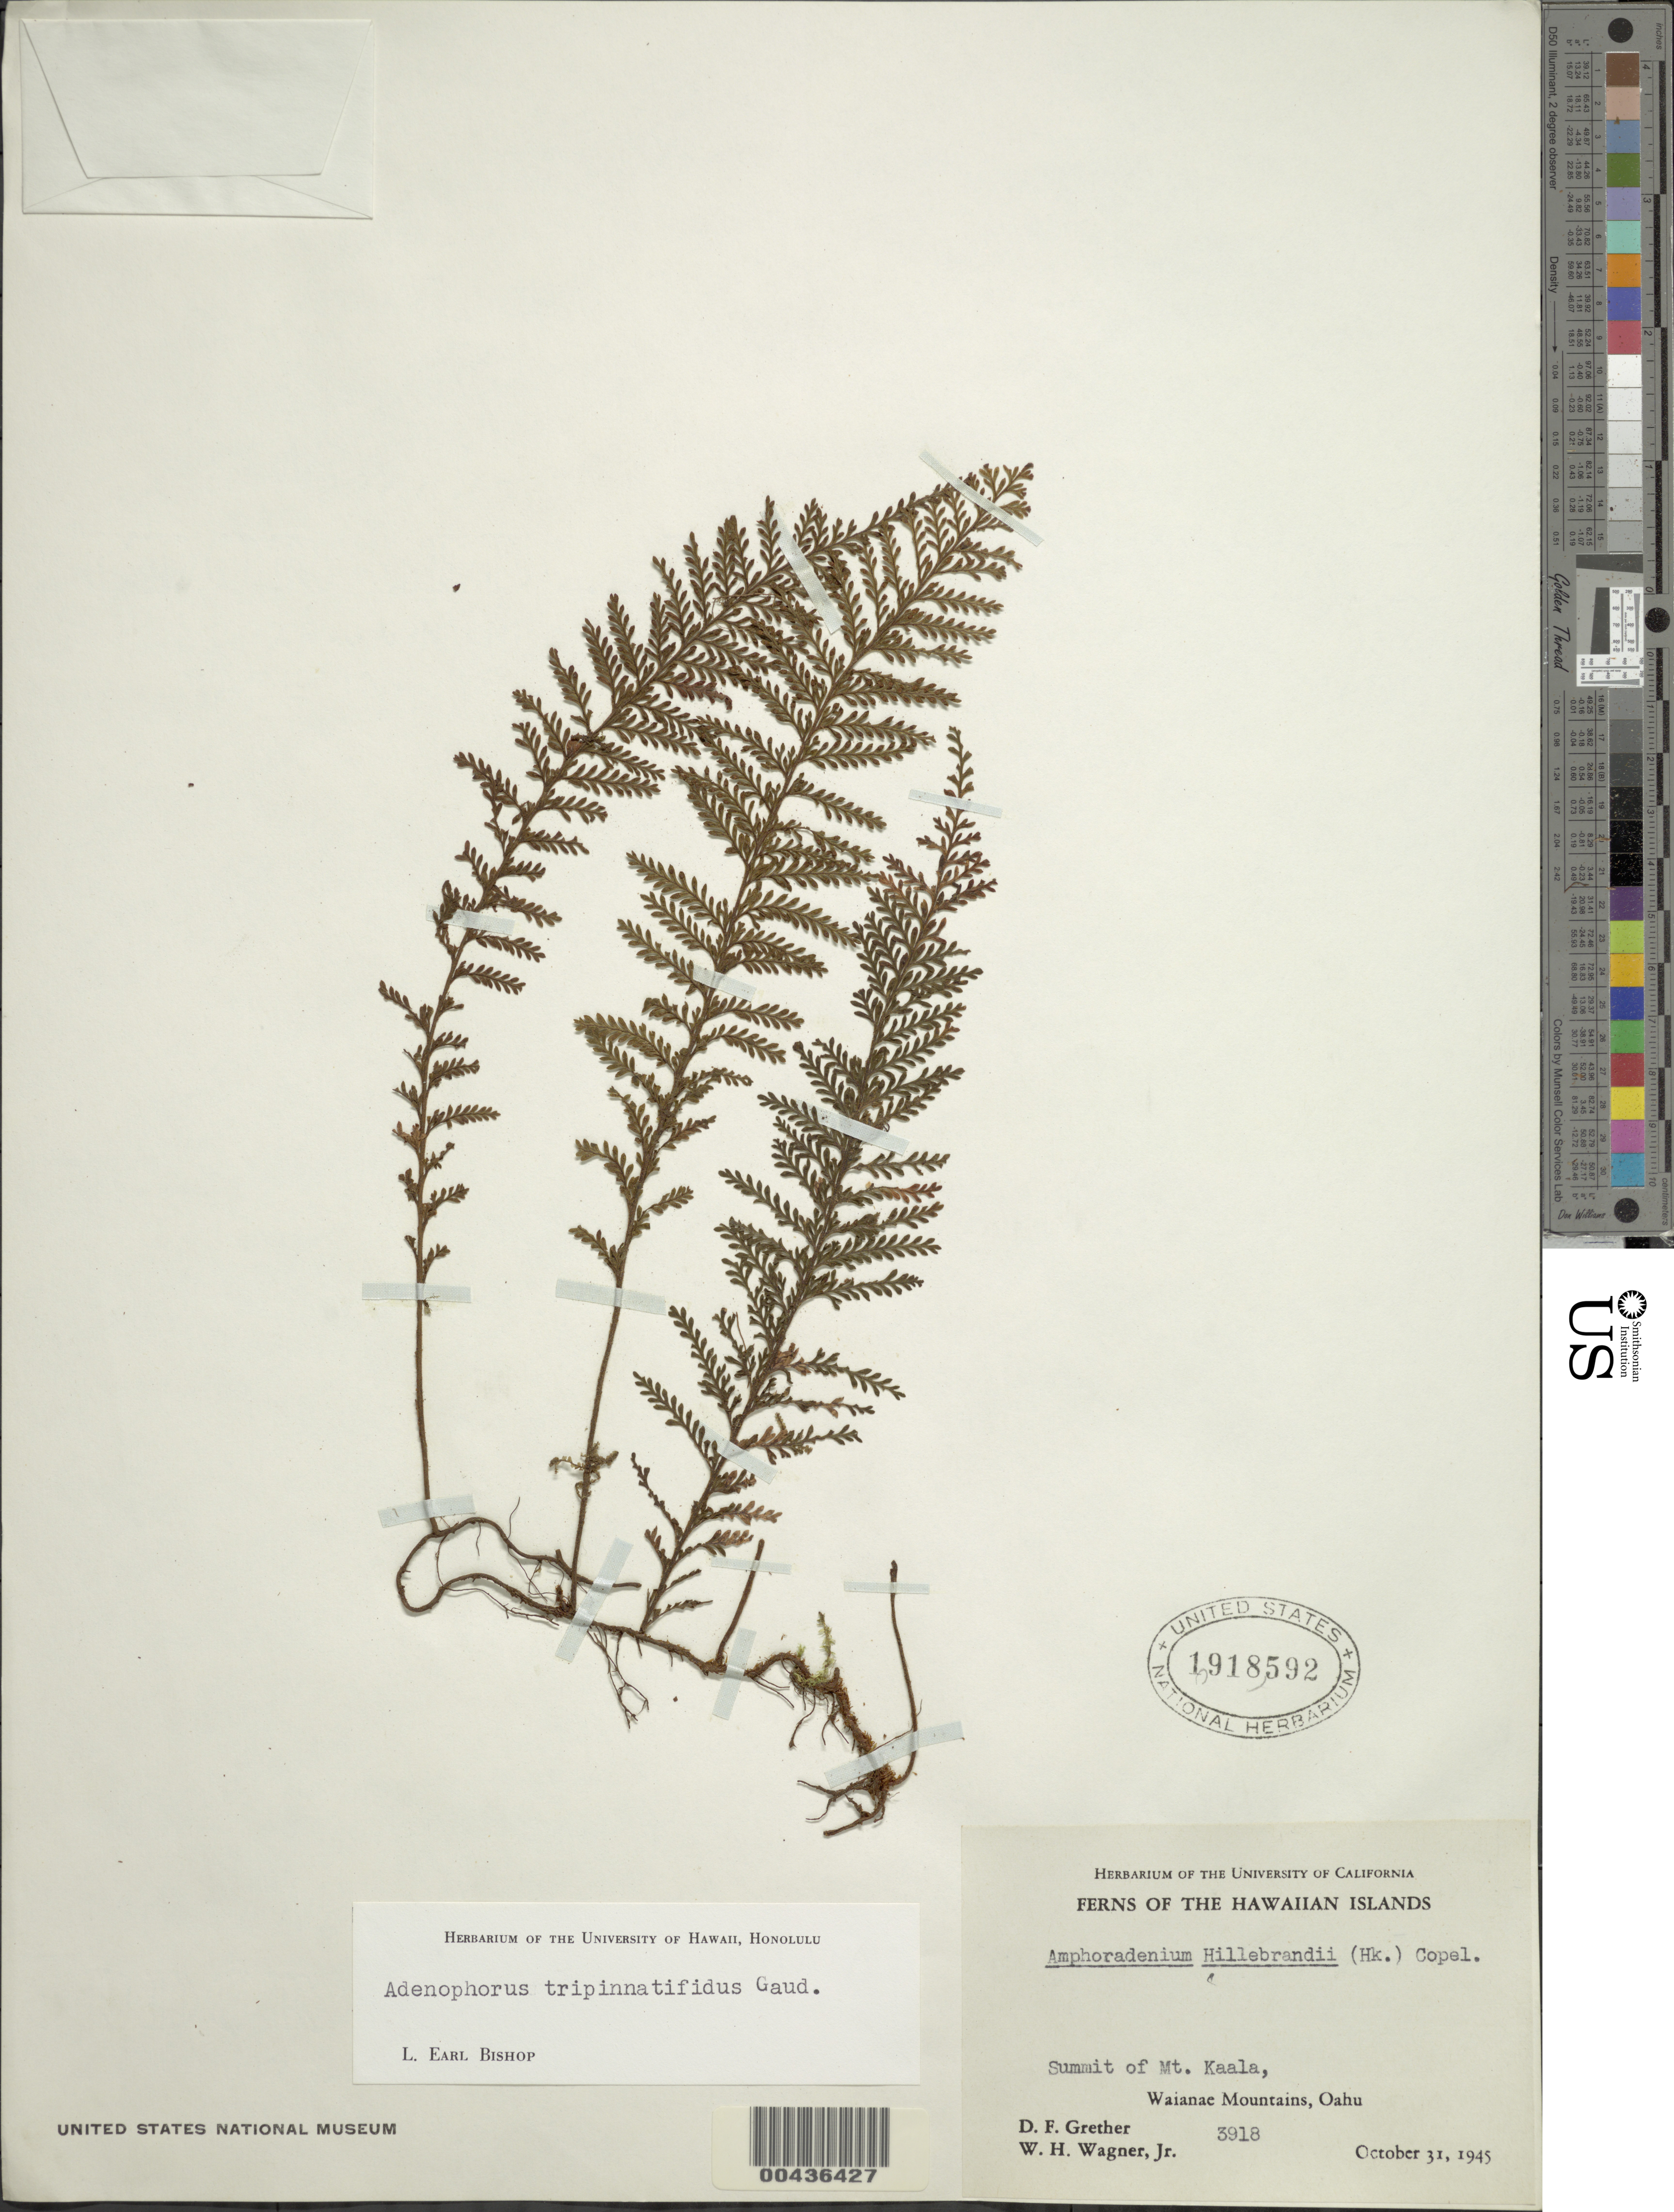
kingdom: Plantae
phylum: Tracheophyta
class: Polypodiopsida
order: Polypodiales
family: Polypodiaceae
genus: Adenophorus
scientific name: Adenophorus tripinnatifidus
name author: Gaudich.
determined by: Bishop, L. E.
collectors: D. F. Grether & W. H. Wagner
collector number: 3918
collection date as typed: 31 Oct 1945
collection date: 1945-10-31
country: United States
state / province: Hawaii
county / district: Honolulu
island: Oahu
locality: Summit of Mt. Kaala, Waianae Mountains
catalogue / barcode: US 1918592